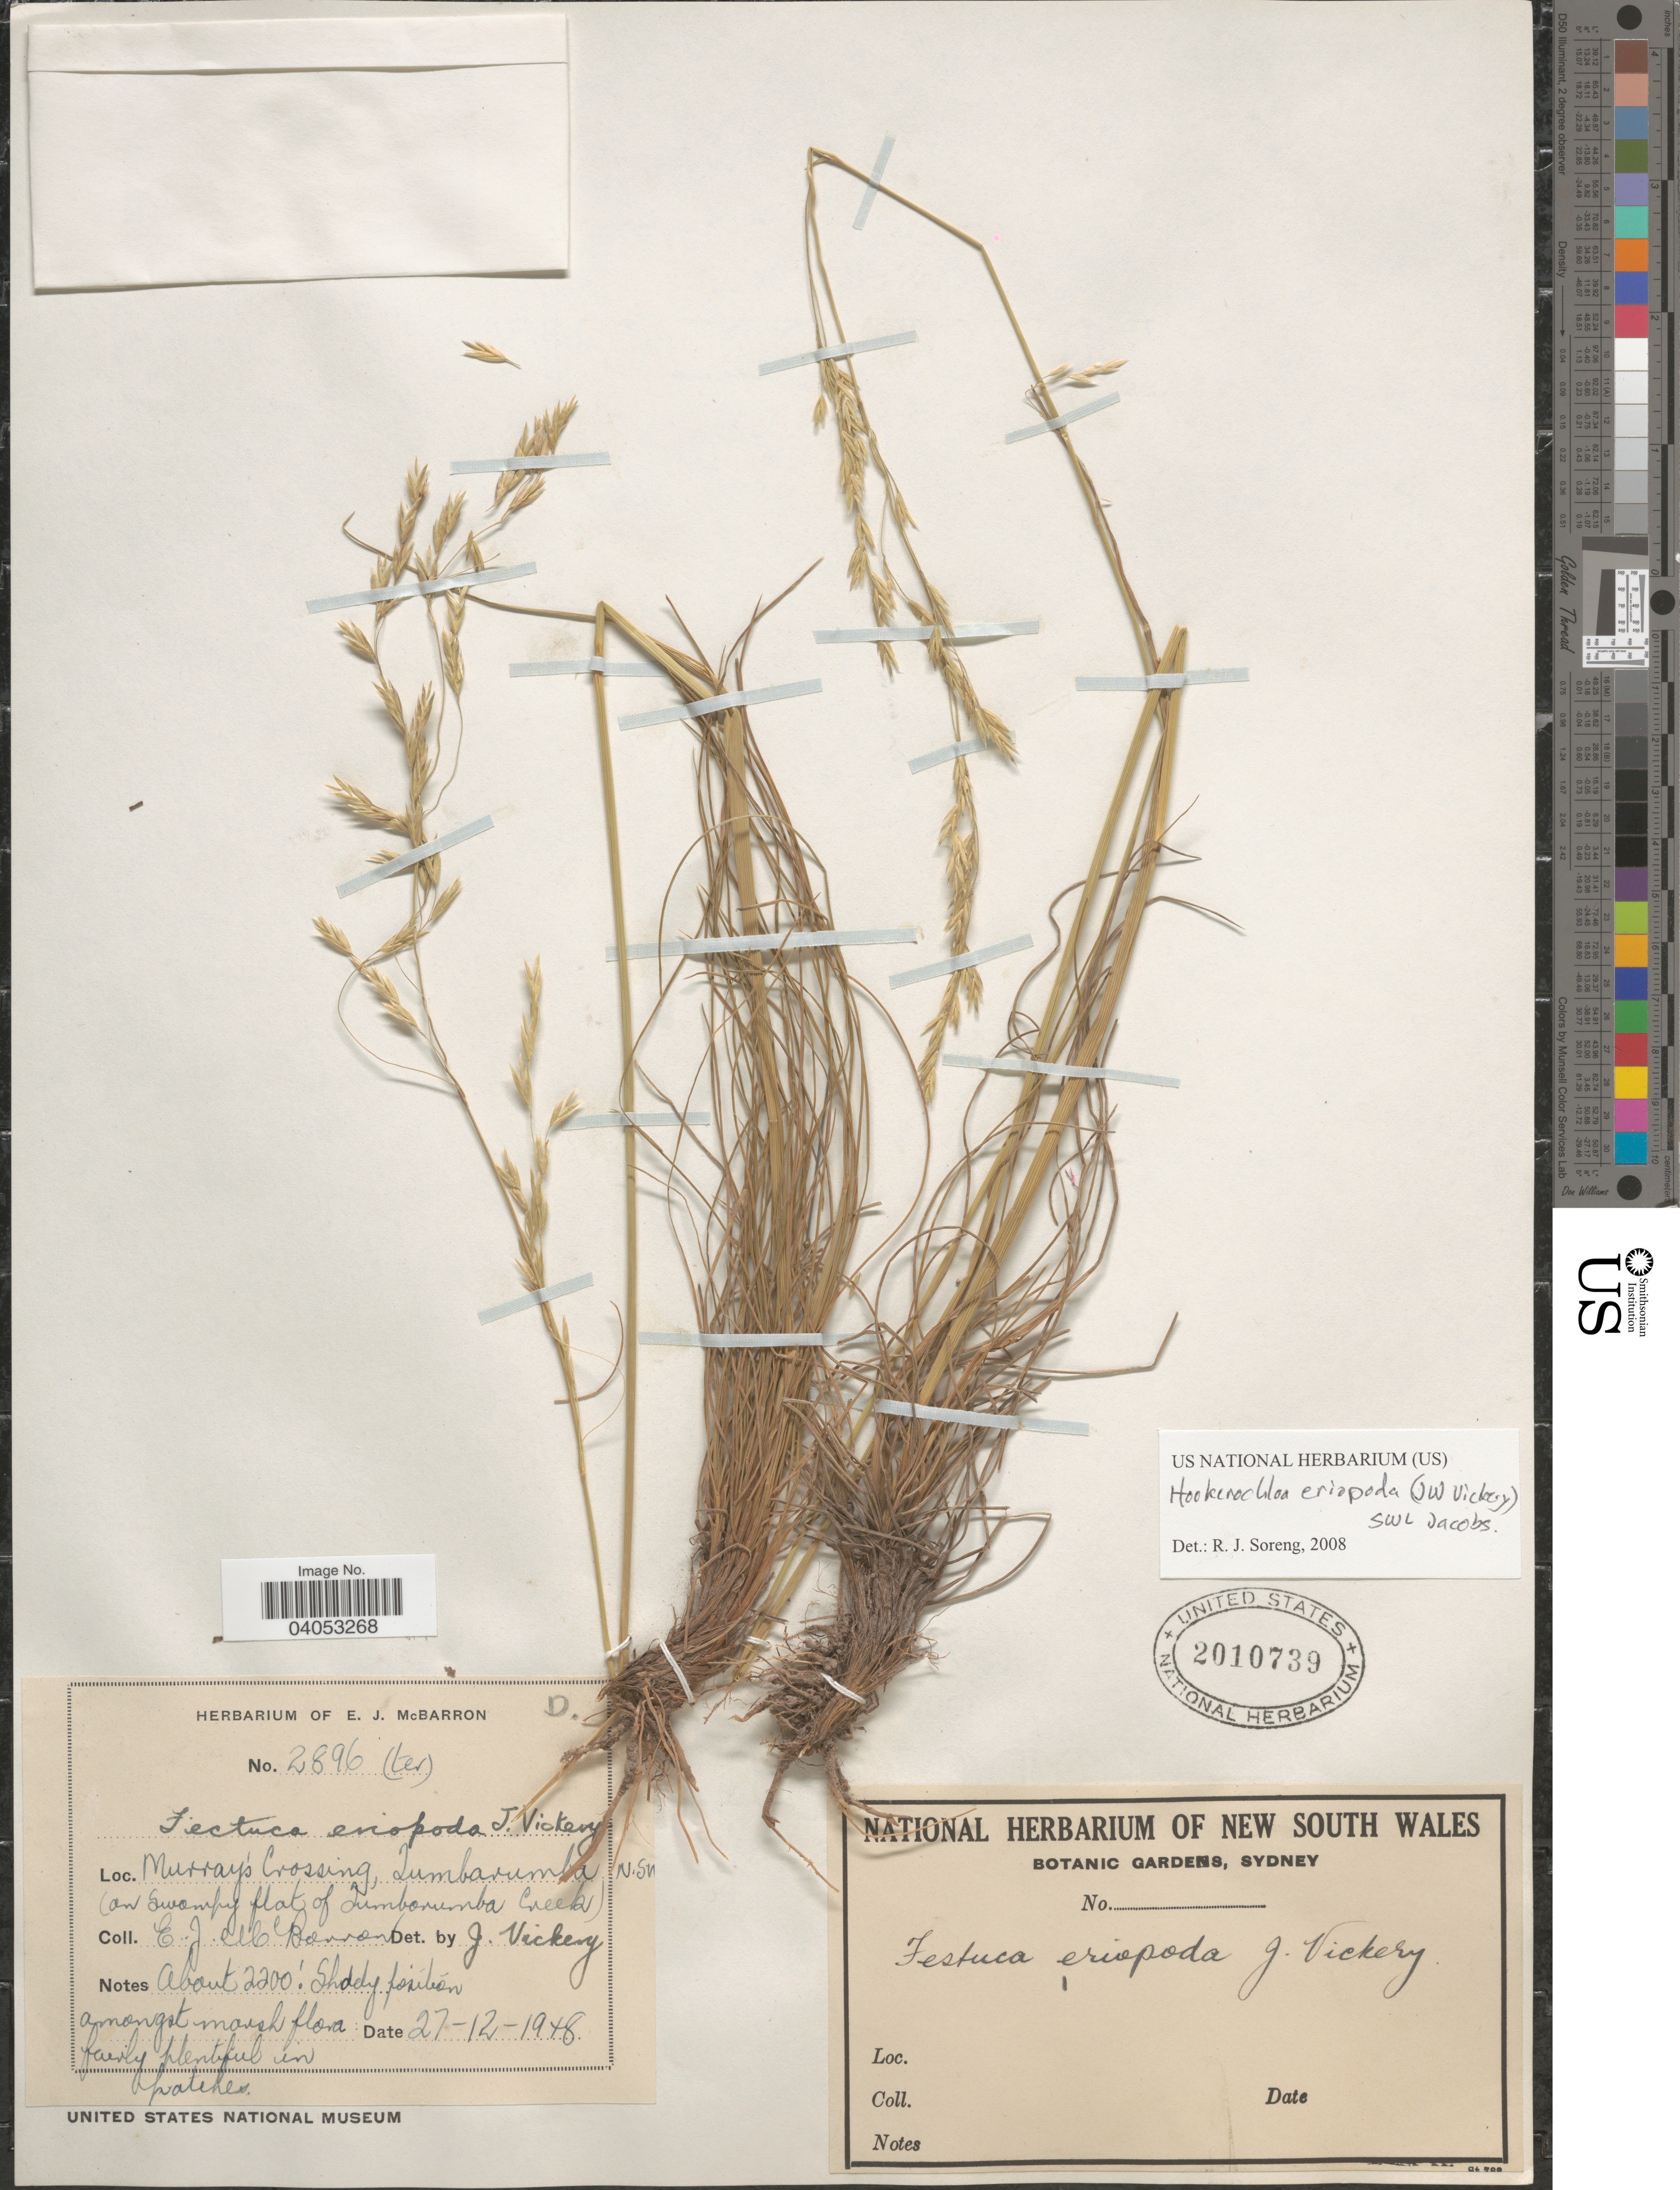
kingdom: Plantae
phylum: Tracheophyta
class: Liliopsida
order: Poales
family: Poaceae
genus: Hookerochloa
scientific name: Hookerochloa eriopoda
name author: (Vickery) S.W.L. Jacobs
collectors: E. McBarron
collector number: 2896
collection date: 1948-12-27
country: Australia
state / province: New South Wales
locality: Murray's Crossing, Tumbarumba (an swampy flat of Tumbarumba Creek).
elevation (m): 671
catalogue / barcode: US 2010739